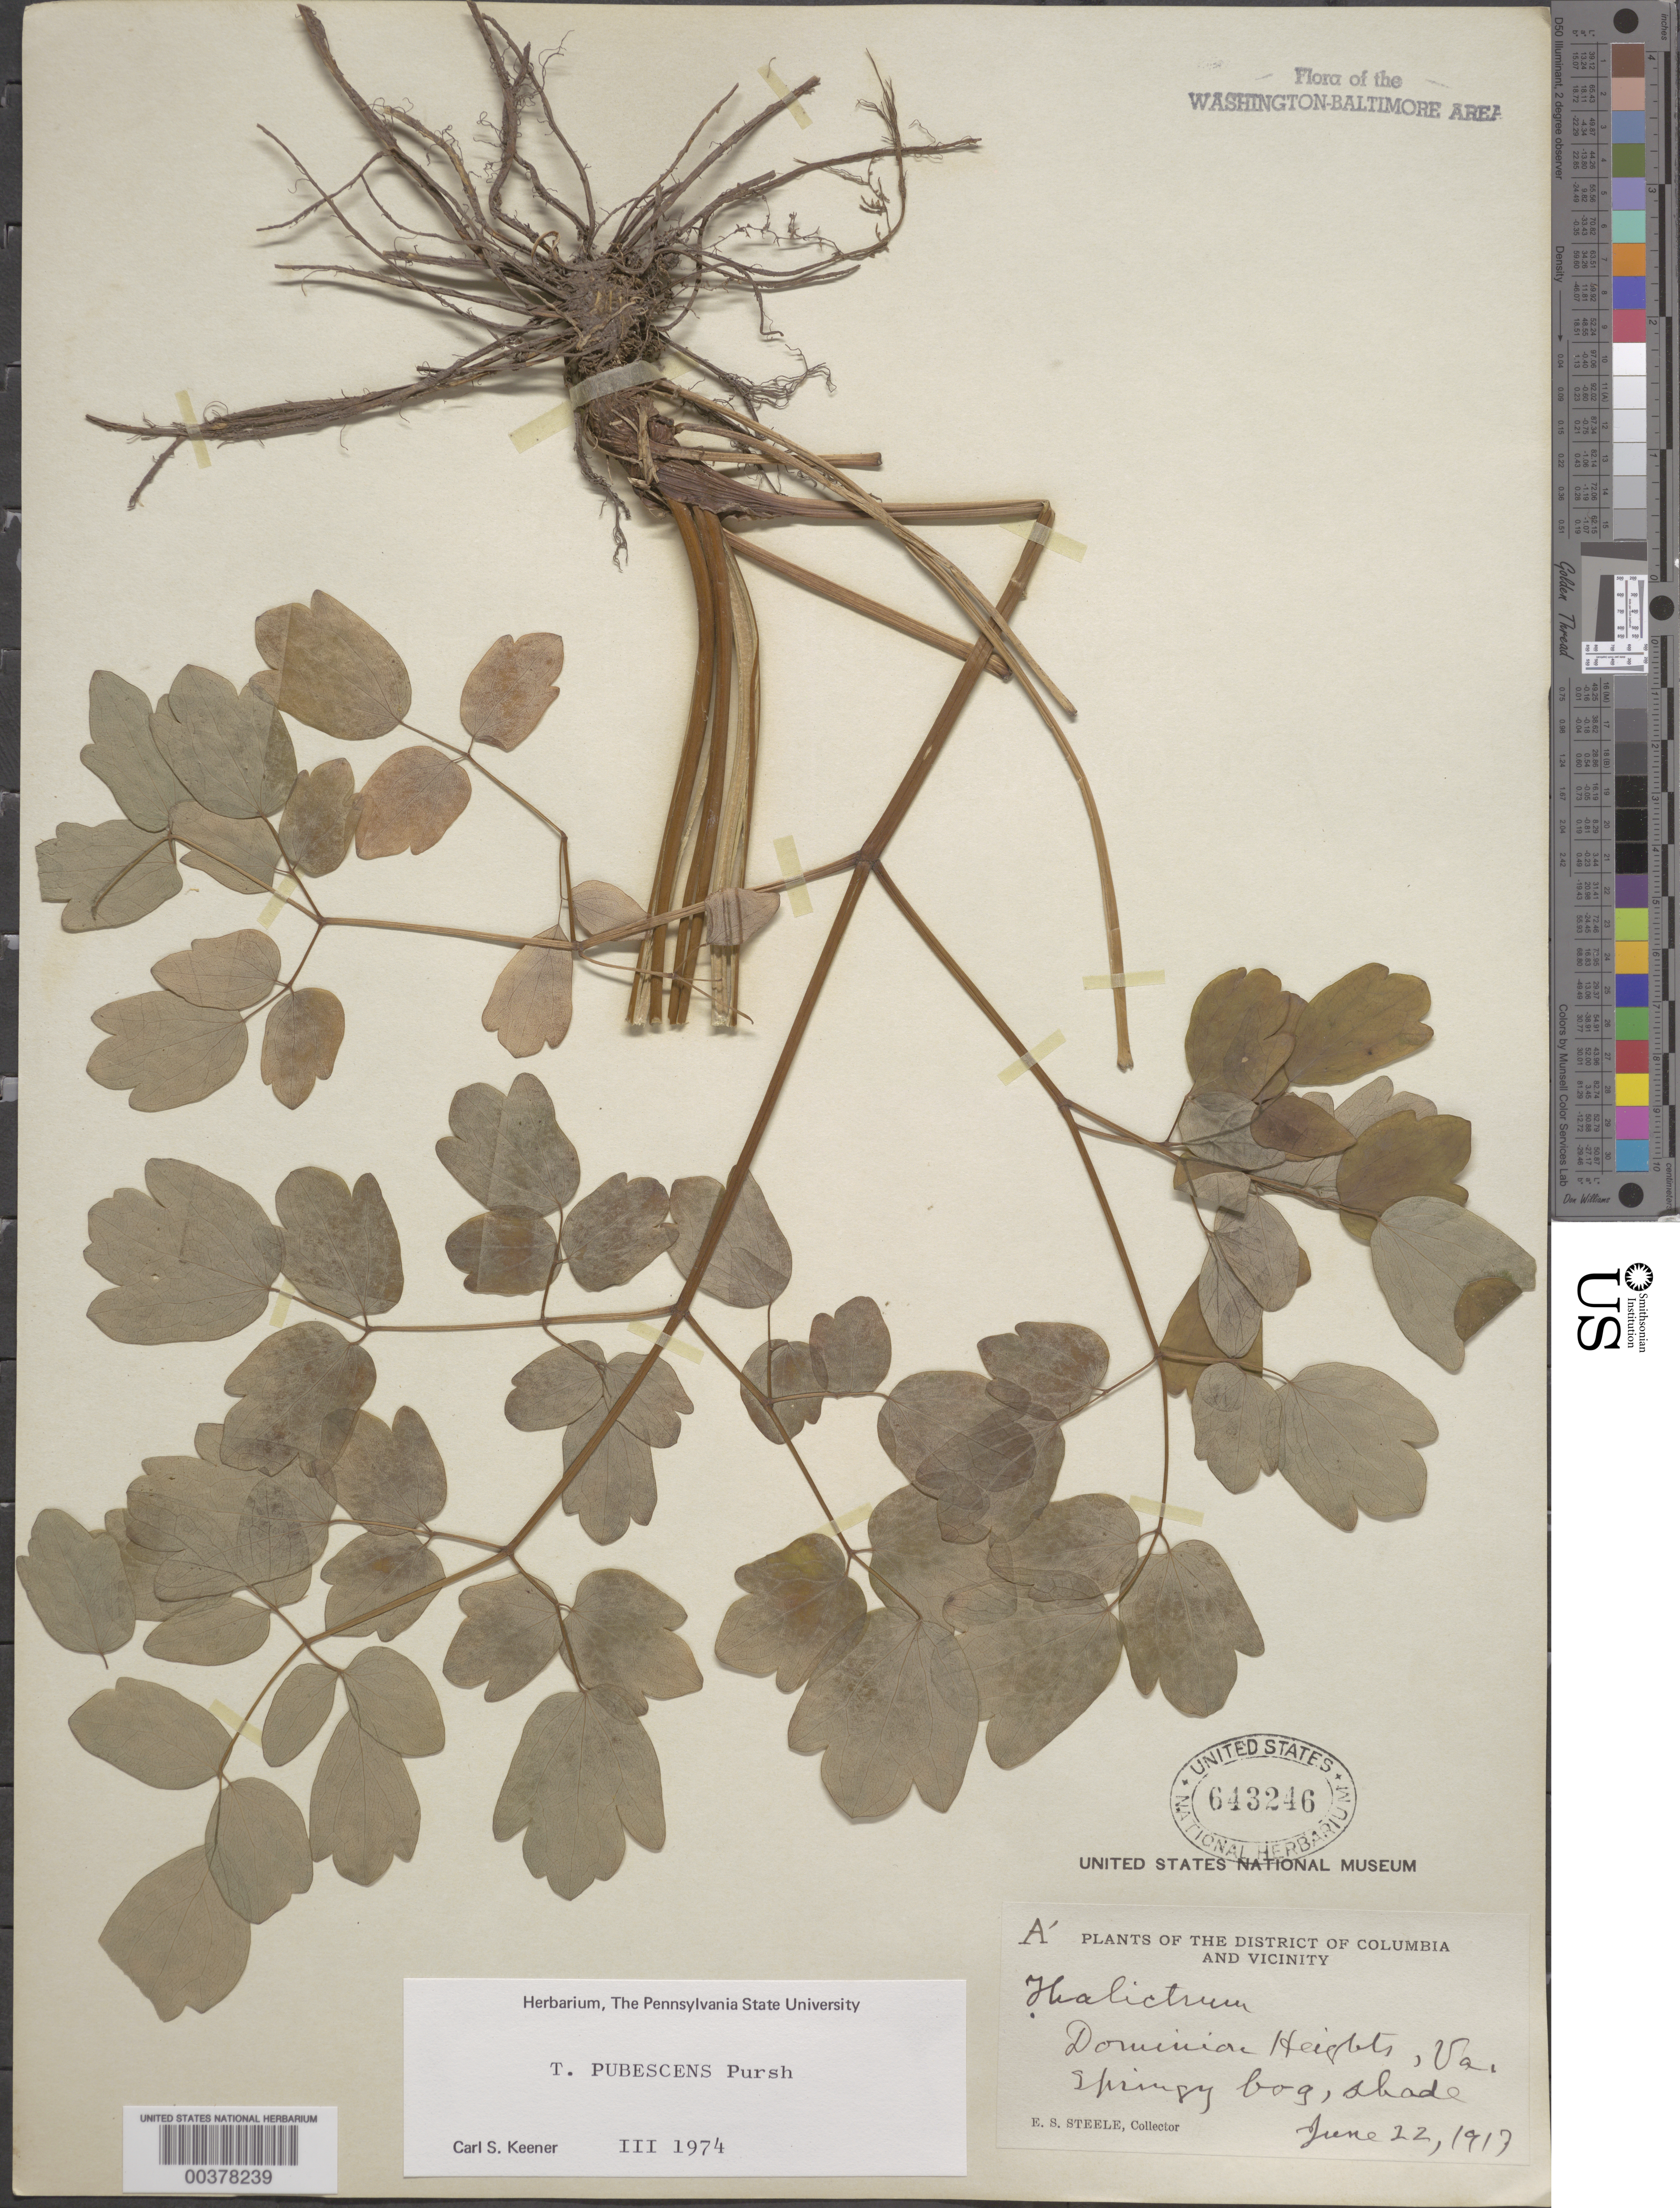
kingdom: Plantae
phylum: Tracheophyta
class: Magnoliopsida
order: Ranunculales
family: Ranunculaceae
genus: Thalictrum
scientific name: Thalictrum pubescens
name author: Pursh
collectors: E. Steele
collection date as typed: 22 Jun 1917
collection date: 1917-06-22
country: United States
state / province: Virginia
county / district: Arlington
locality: Dominion Heights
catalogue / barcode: US 643246